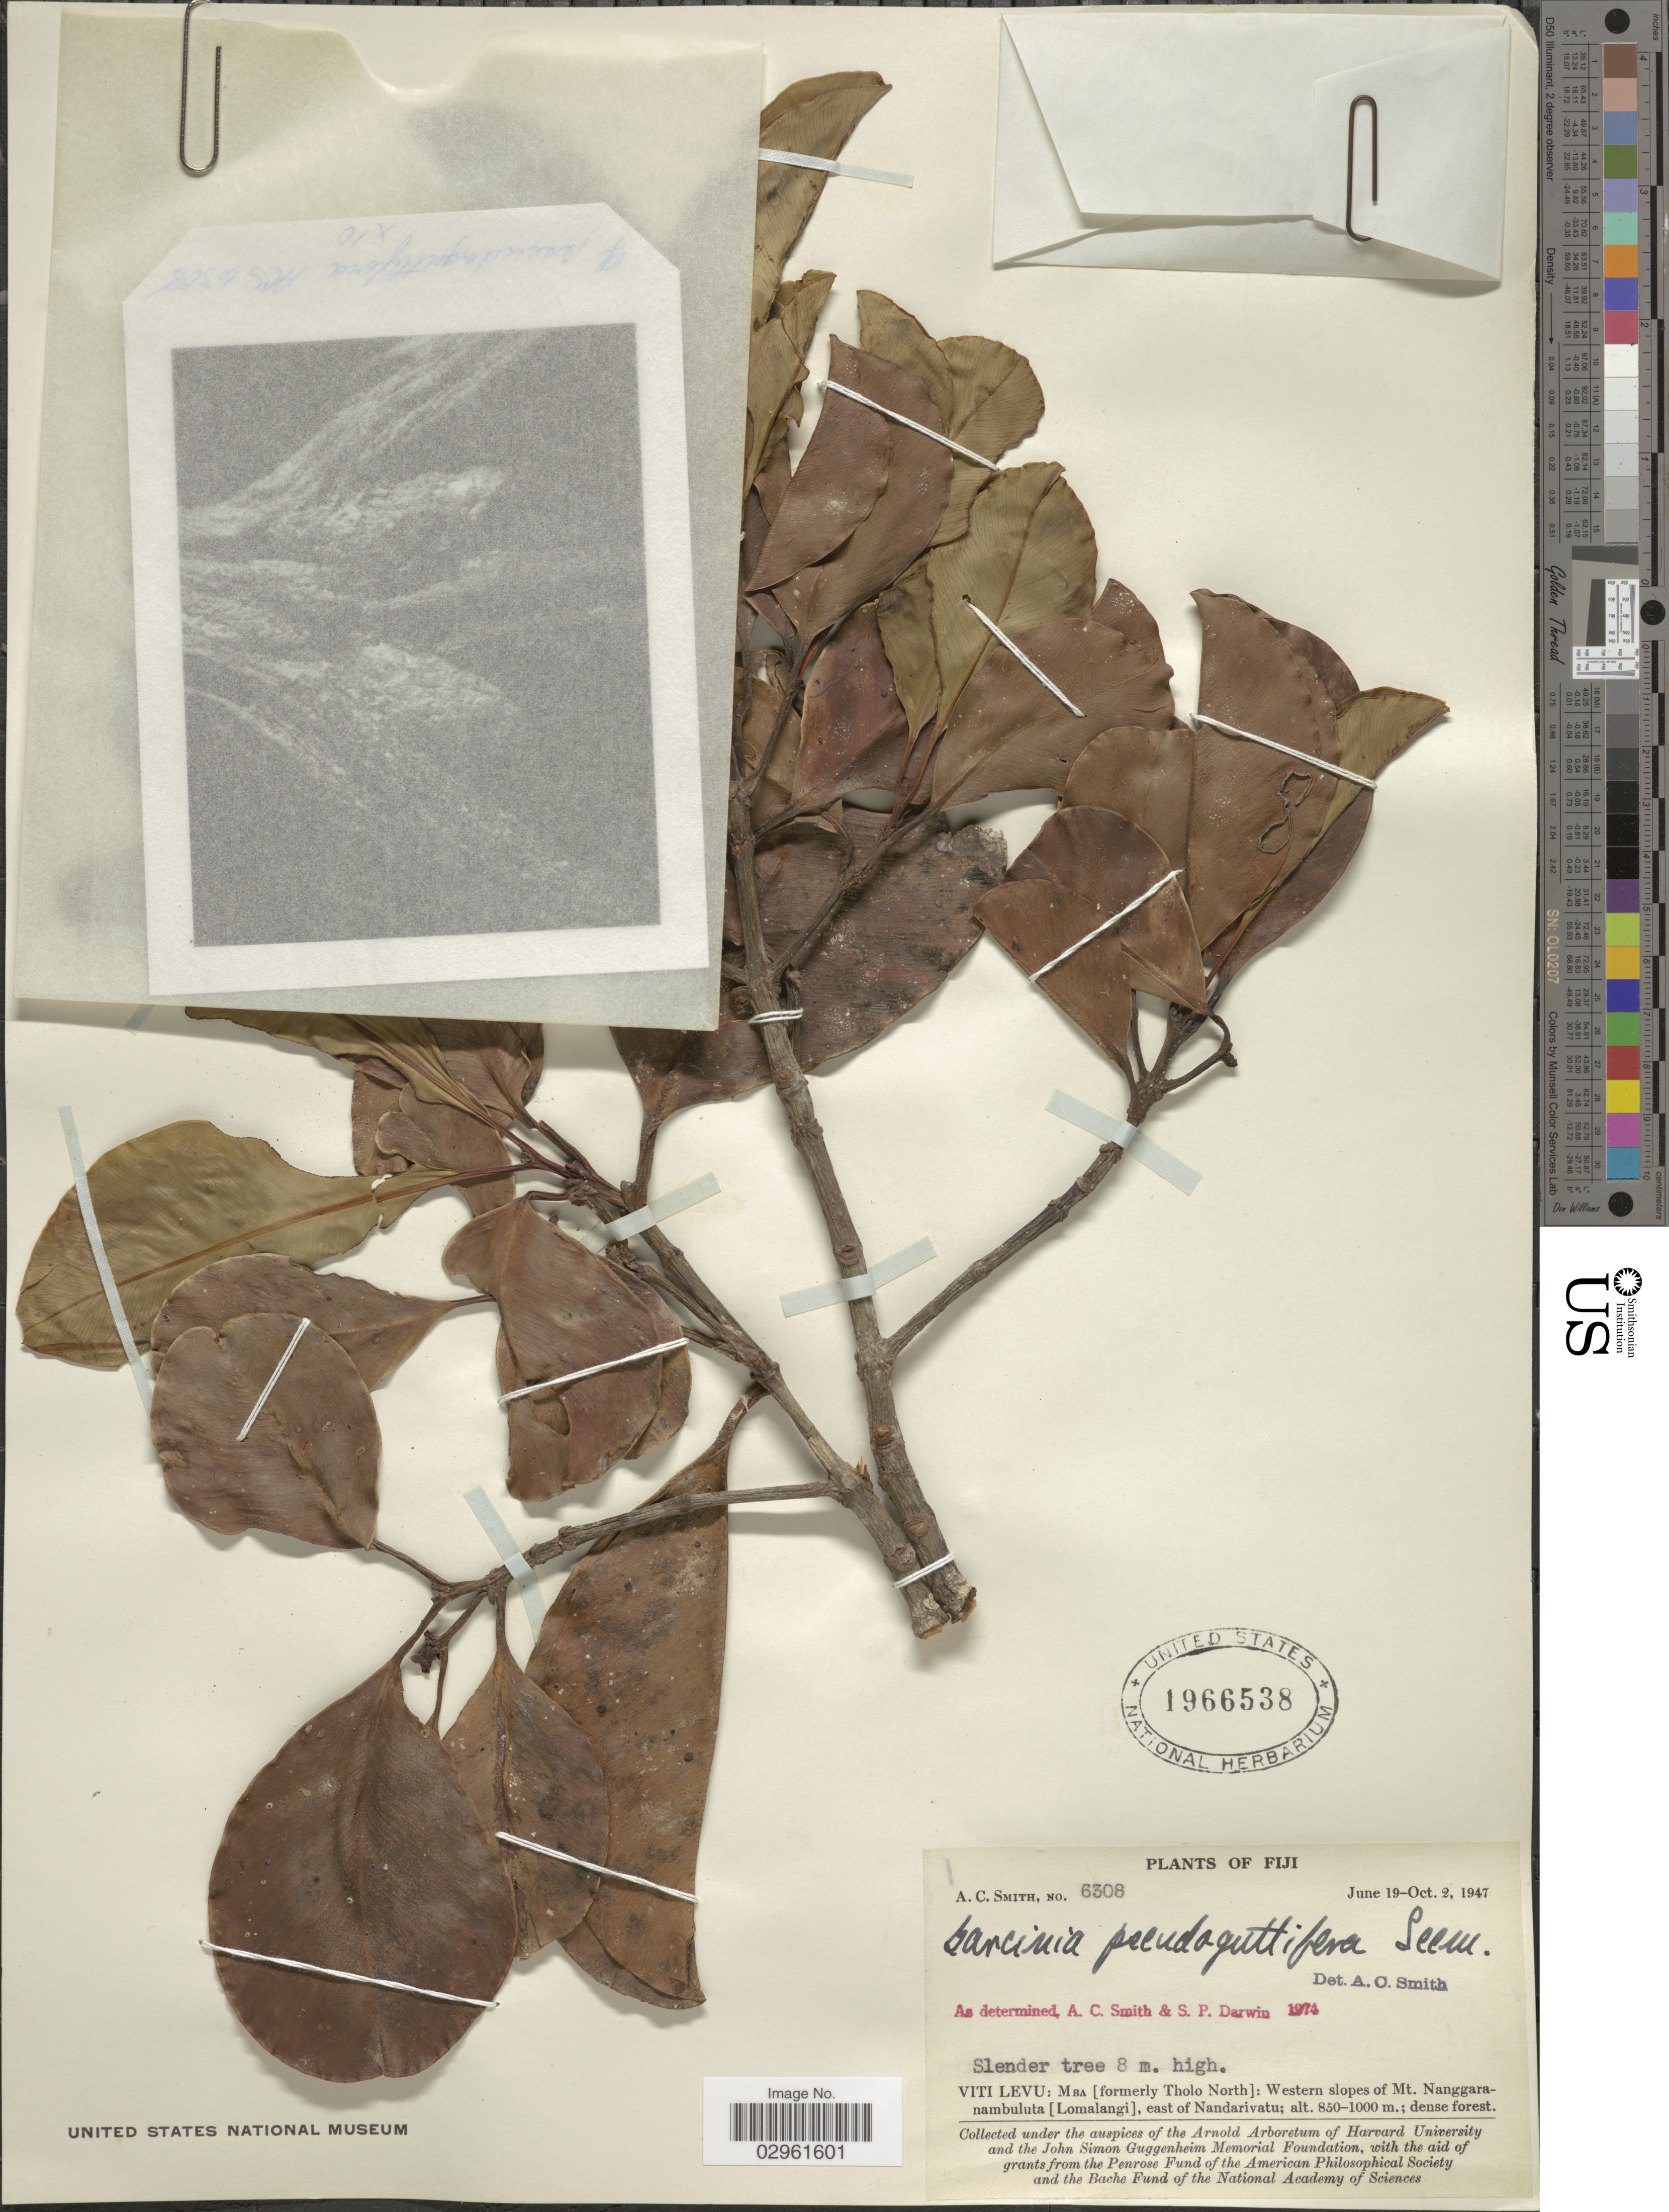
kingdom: Plantae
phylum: Tracheophyta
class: Magnoliopsida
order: Malpighiales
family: Clusiaceae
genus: Garcinia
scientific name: Garcinia pseudoguttifera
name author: Seem.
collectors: A. C. Smith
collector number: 6308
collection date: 1947-06-19/1947-10-02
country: Fiji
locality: Viti Levu: Mba [formerly Tholo North]: Western slopes of Mt. Nanggaranambuluta [Lomalangi], east of Nandarivatu.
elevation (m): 850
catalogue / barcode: US 1966538